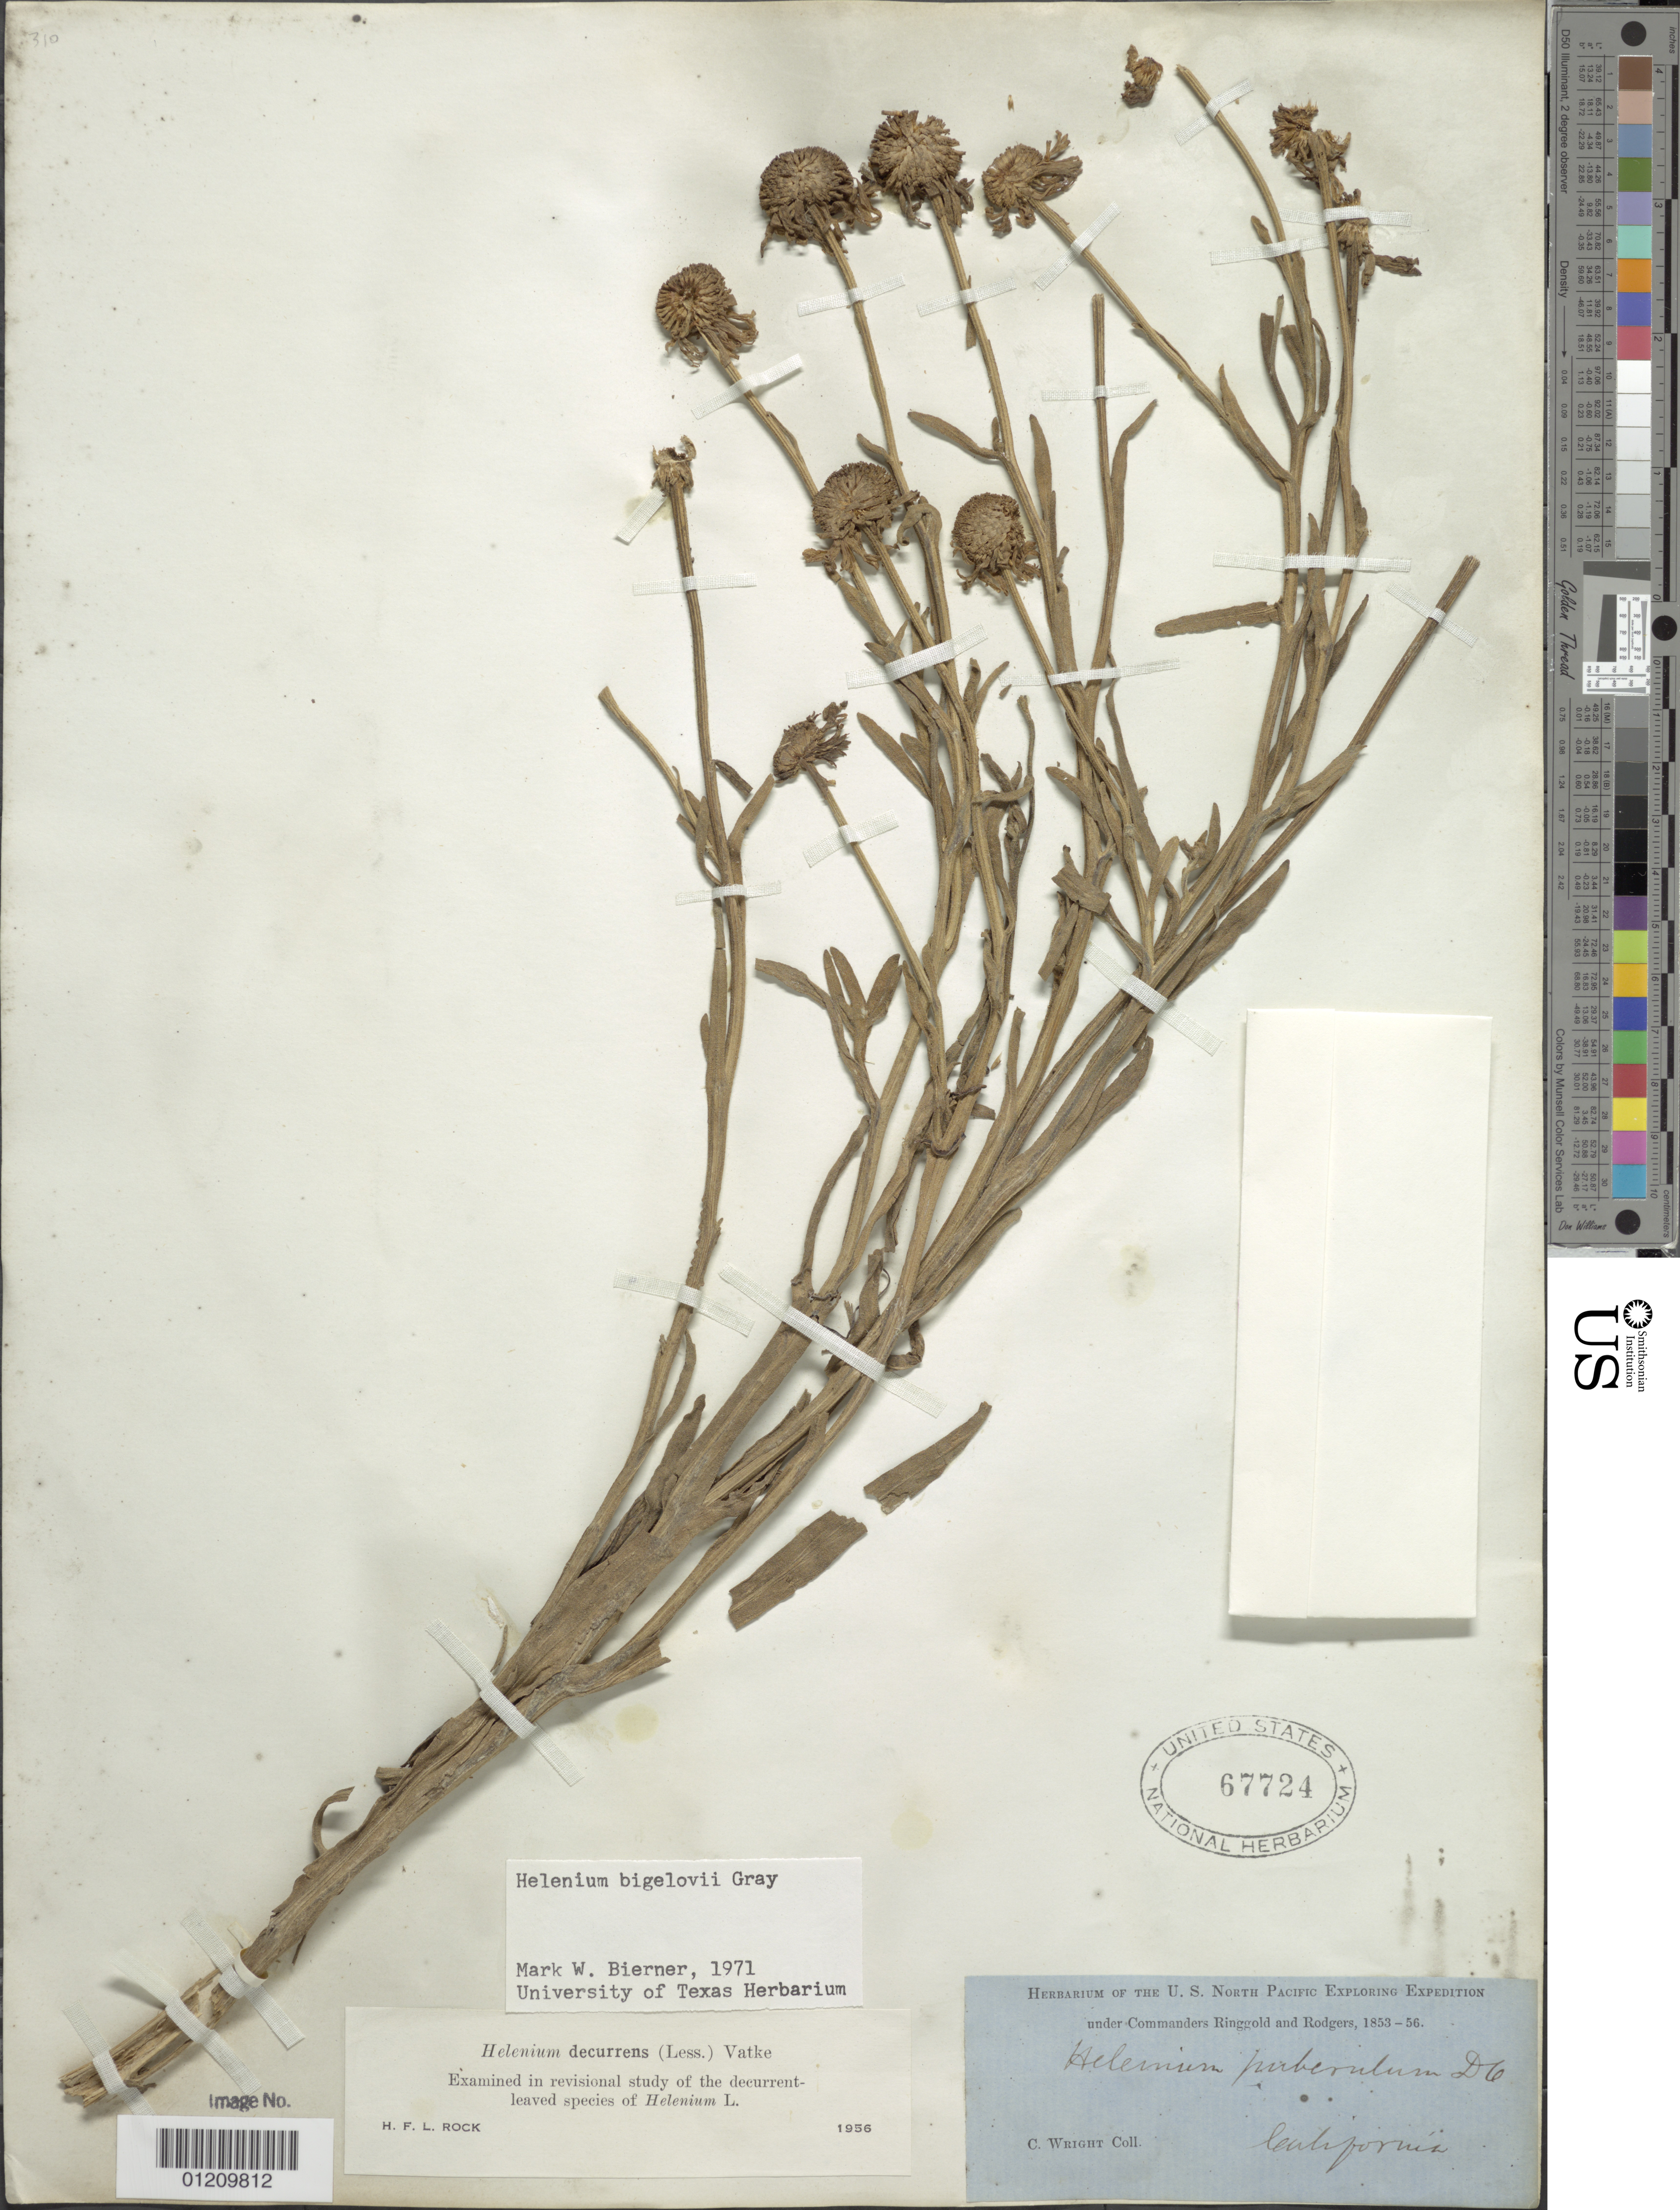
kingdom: Plantae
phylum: Tracheophyta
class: Magnoliopsida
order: Asterales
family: Asteraceae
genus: Helenium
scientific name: Helenium puberulum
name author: DC.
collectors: C. Wright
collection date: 1853/1856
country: United States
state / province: California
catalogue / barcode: US 67724